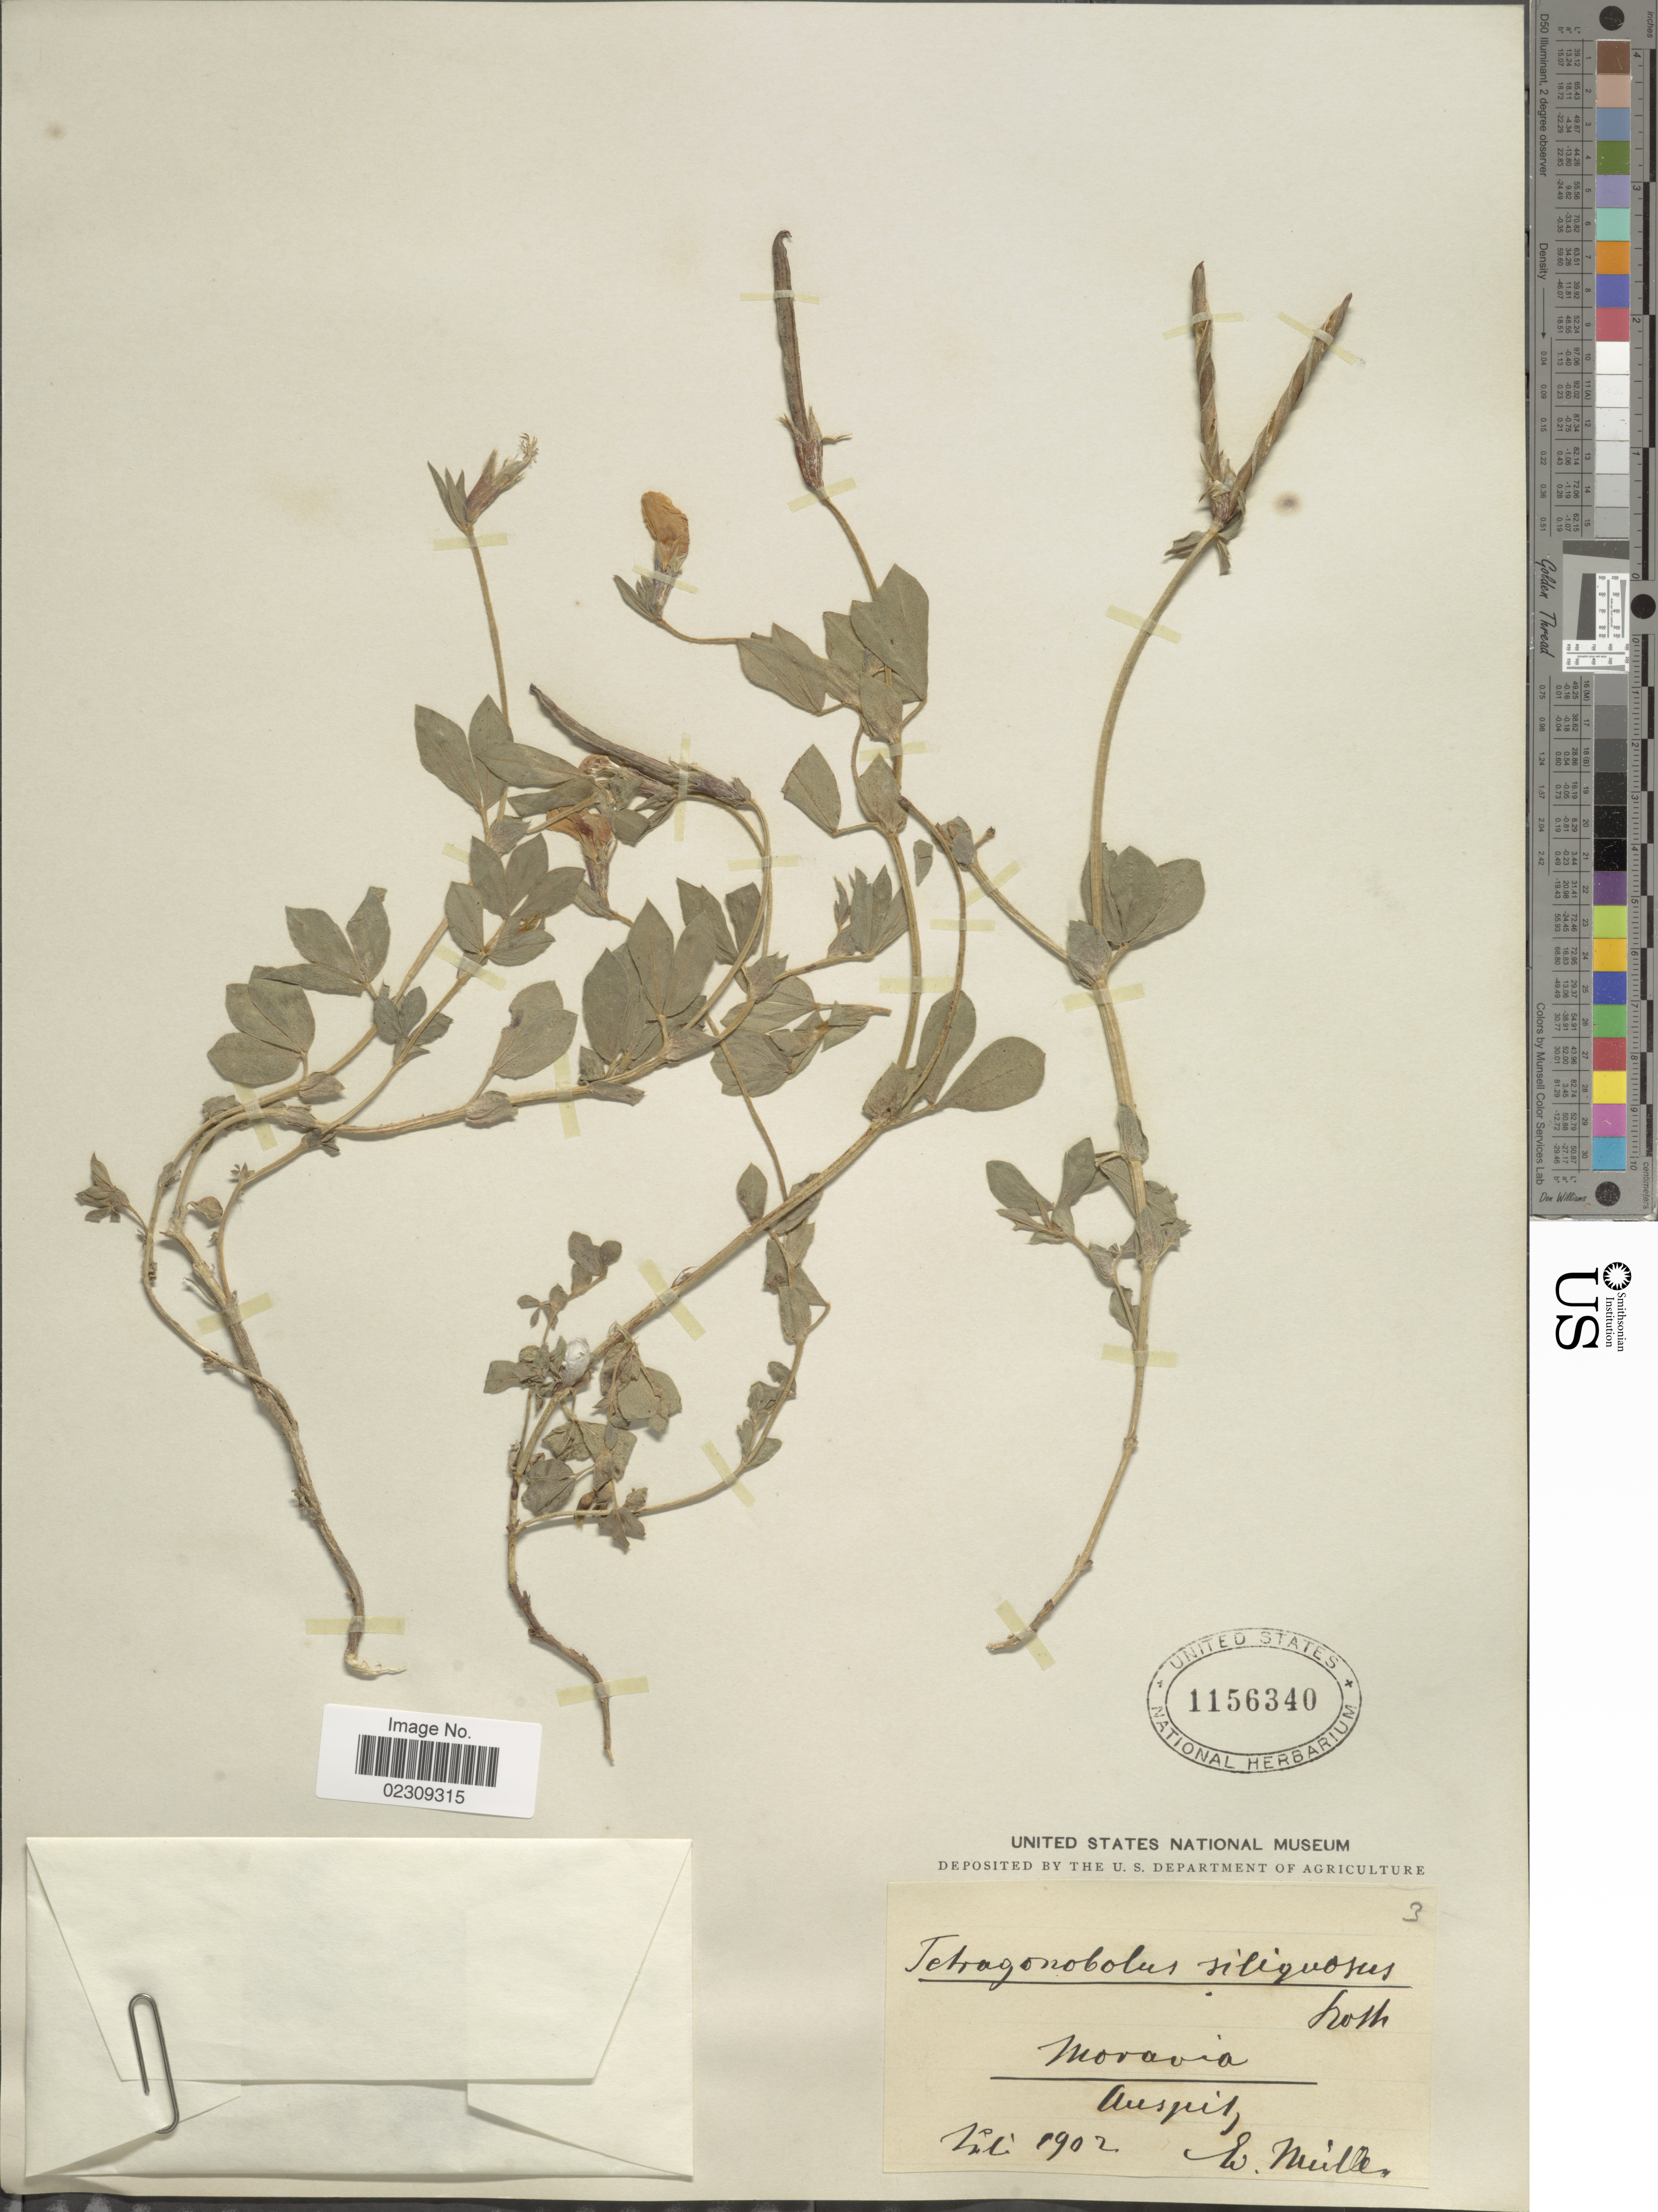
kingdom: Plantae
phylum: Tracheophyta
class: Magnoliopsida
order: Fabales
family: Fabaceae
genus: Tetragonolobus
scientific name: Tetragonolobus siliquosus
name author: Roth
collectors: E. Müller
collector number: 3*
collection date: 1902-07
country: Czechia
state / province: Moravian-Silesian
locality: Moravia, Auspis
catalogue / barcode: US 1156340